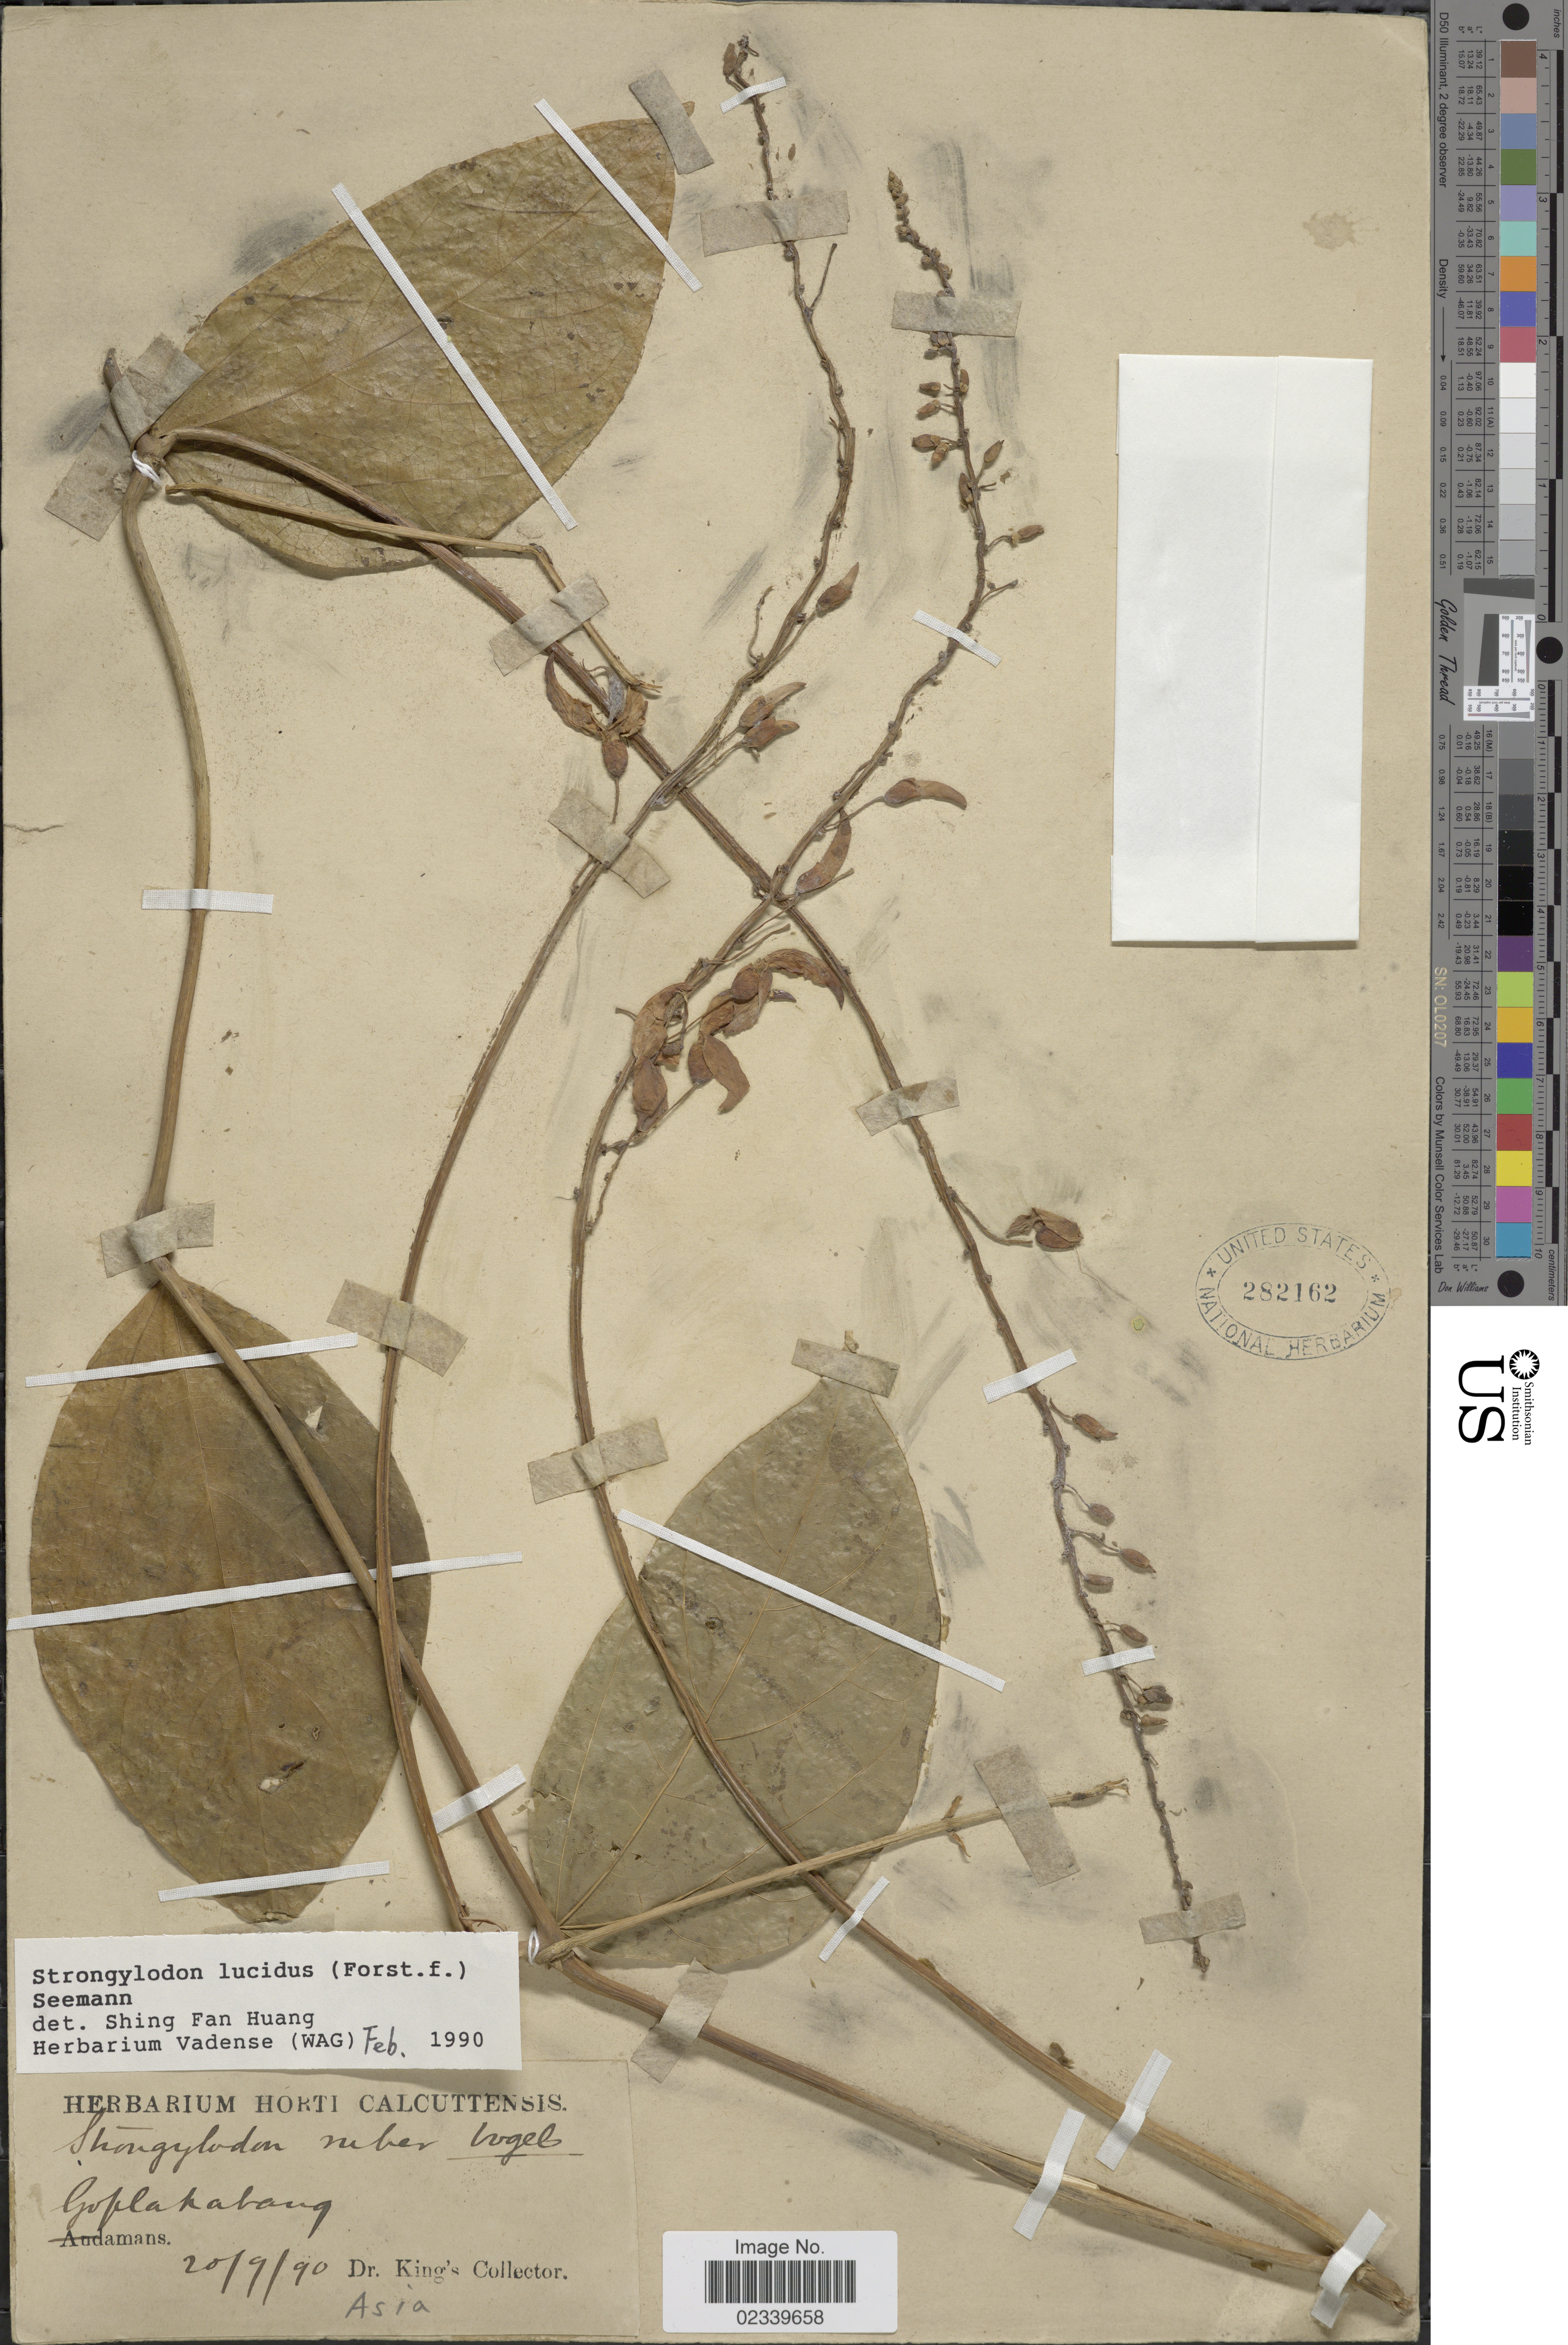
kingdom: Plantae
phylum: Tracheophyta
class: Magnoliopsida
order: Fabales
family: Fabaceae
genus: Strongylodon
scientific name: Strongylodon lucidus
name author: (G. Forst.) Seem.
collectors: Dr. King's collector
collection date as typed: Transcribed d/m/y: 20/9/90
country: India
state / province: Andaman and Nicobar Islands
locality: Goplakabang, Andamans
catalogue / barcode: US 282162